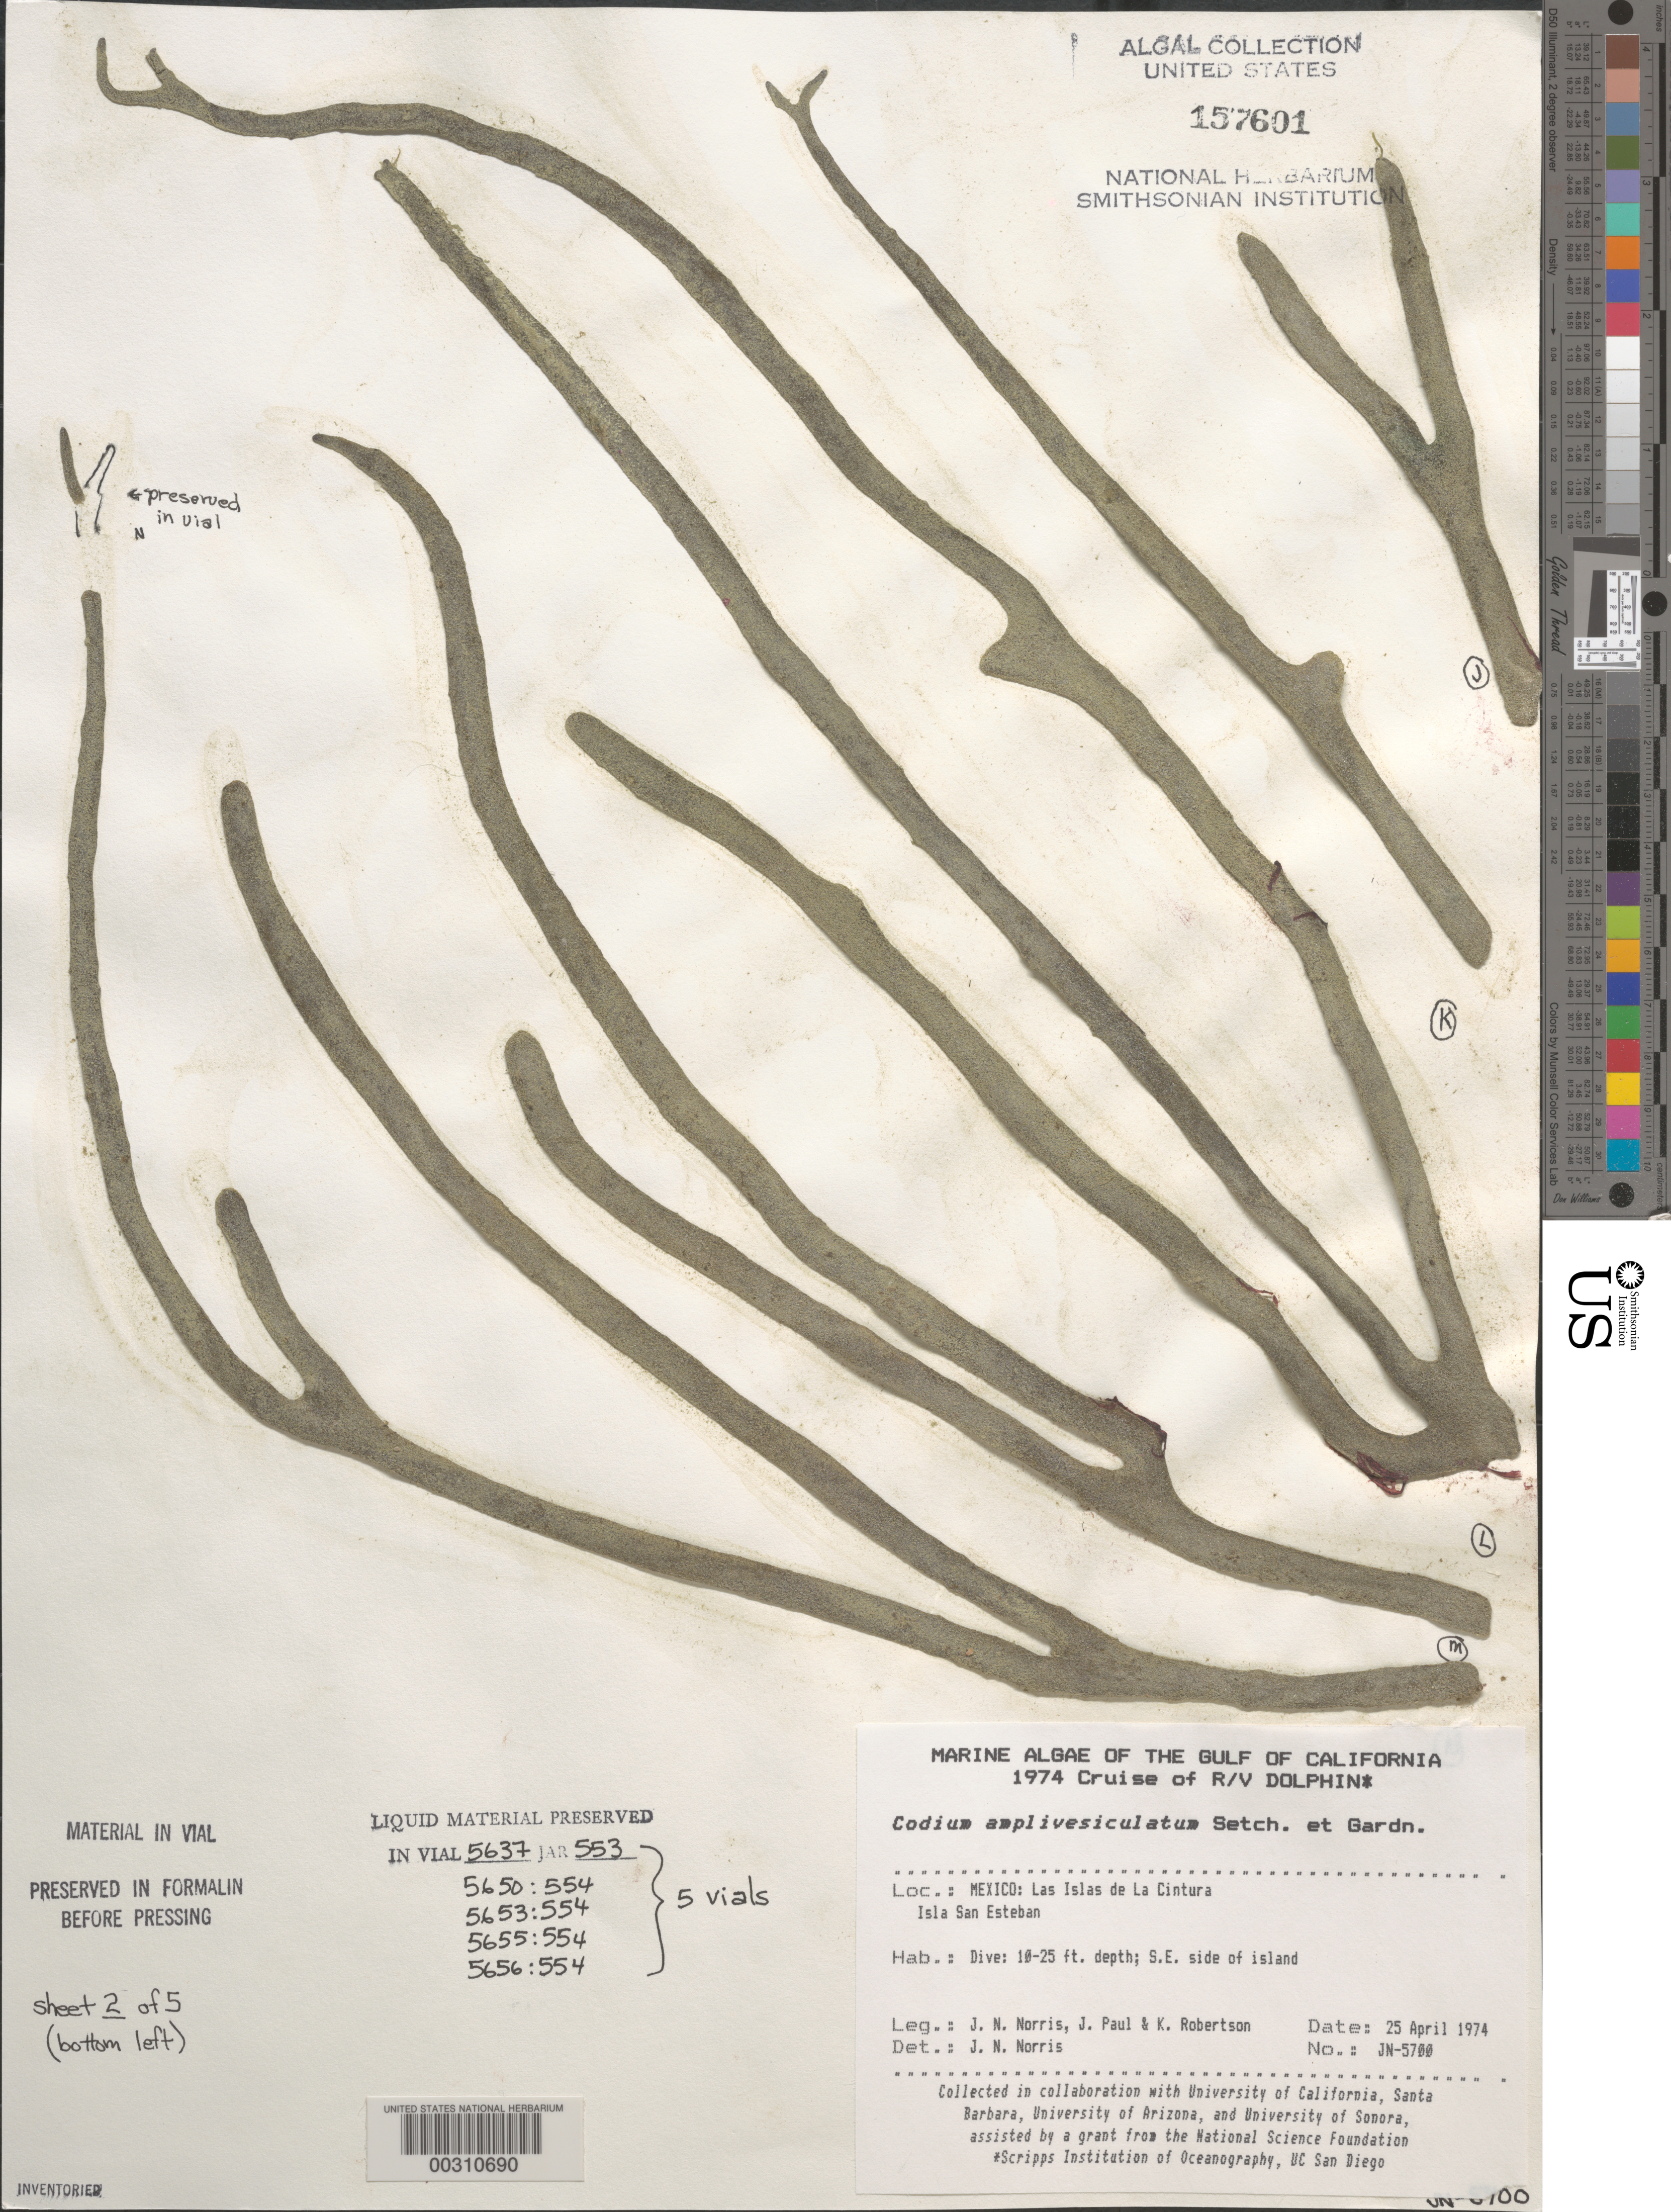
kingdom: Plantae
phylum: Chlorophyta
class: Ulvophyceae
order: Bryopsidales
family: Codiaceae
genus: Codium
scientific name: Codium amplivesiculatum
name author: Setch. & N.L. Gardner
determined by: Norris, James N.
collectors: J. N. Norris, J. Paul & K. Robertson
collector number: JN-5700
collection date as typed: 25 Apr 1974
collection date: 1974-04-25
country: Mexico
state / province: Baja California Norte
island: Isla San Esteban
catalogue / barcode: US 157601